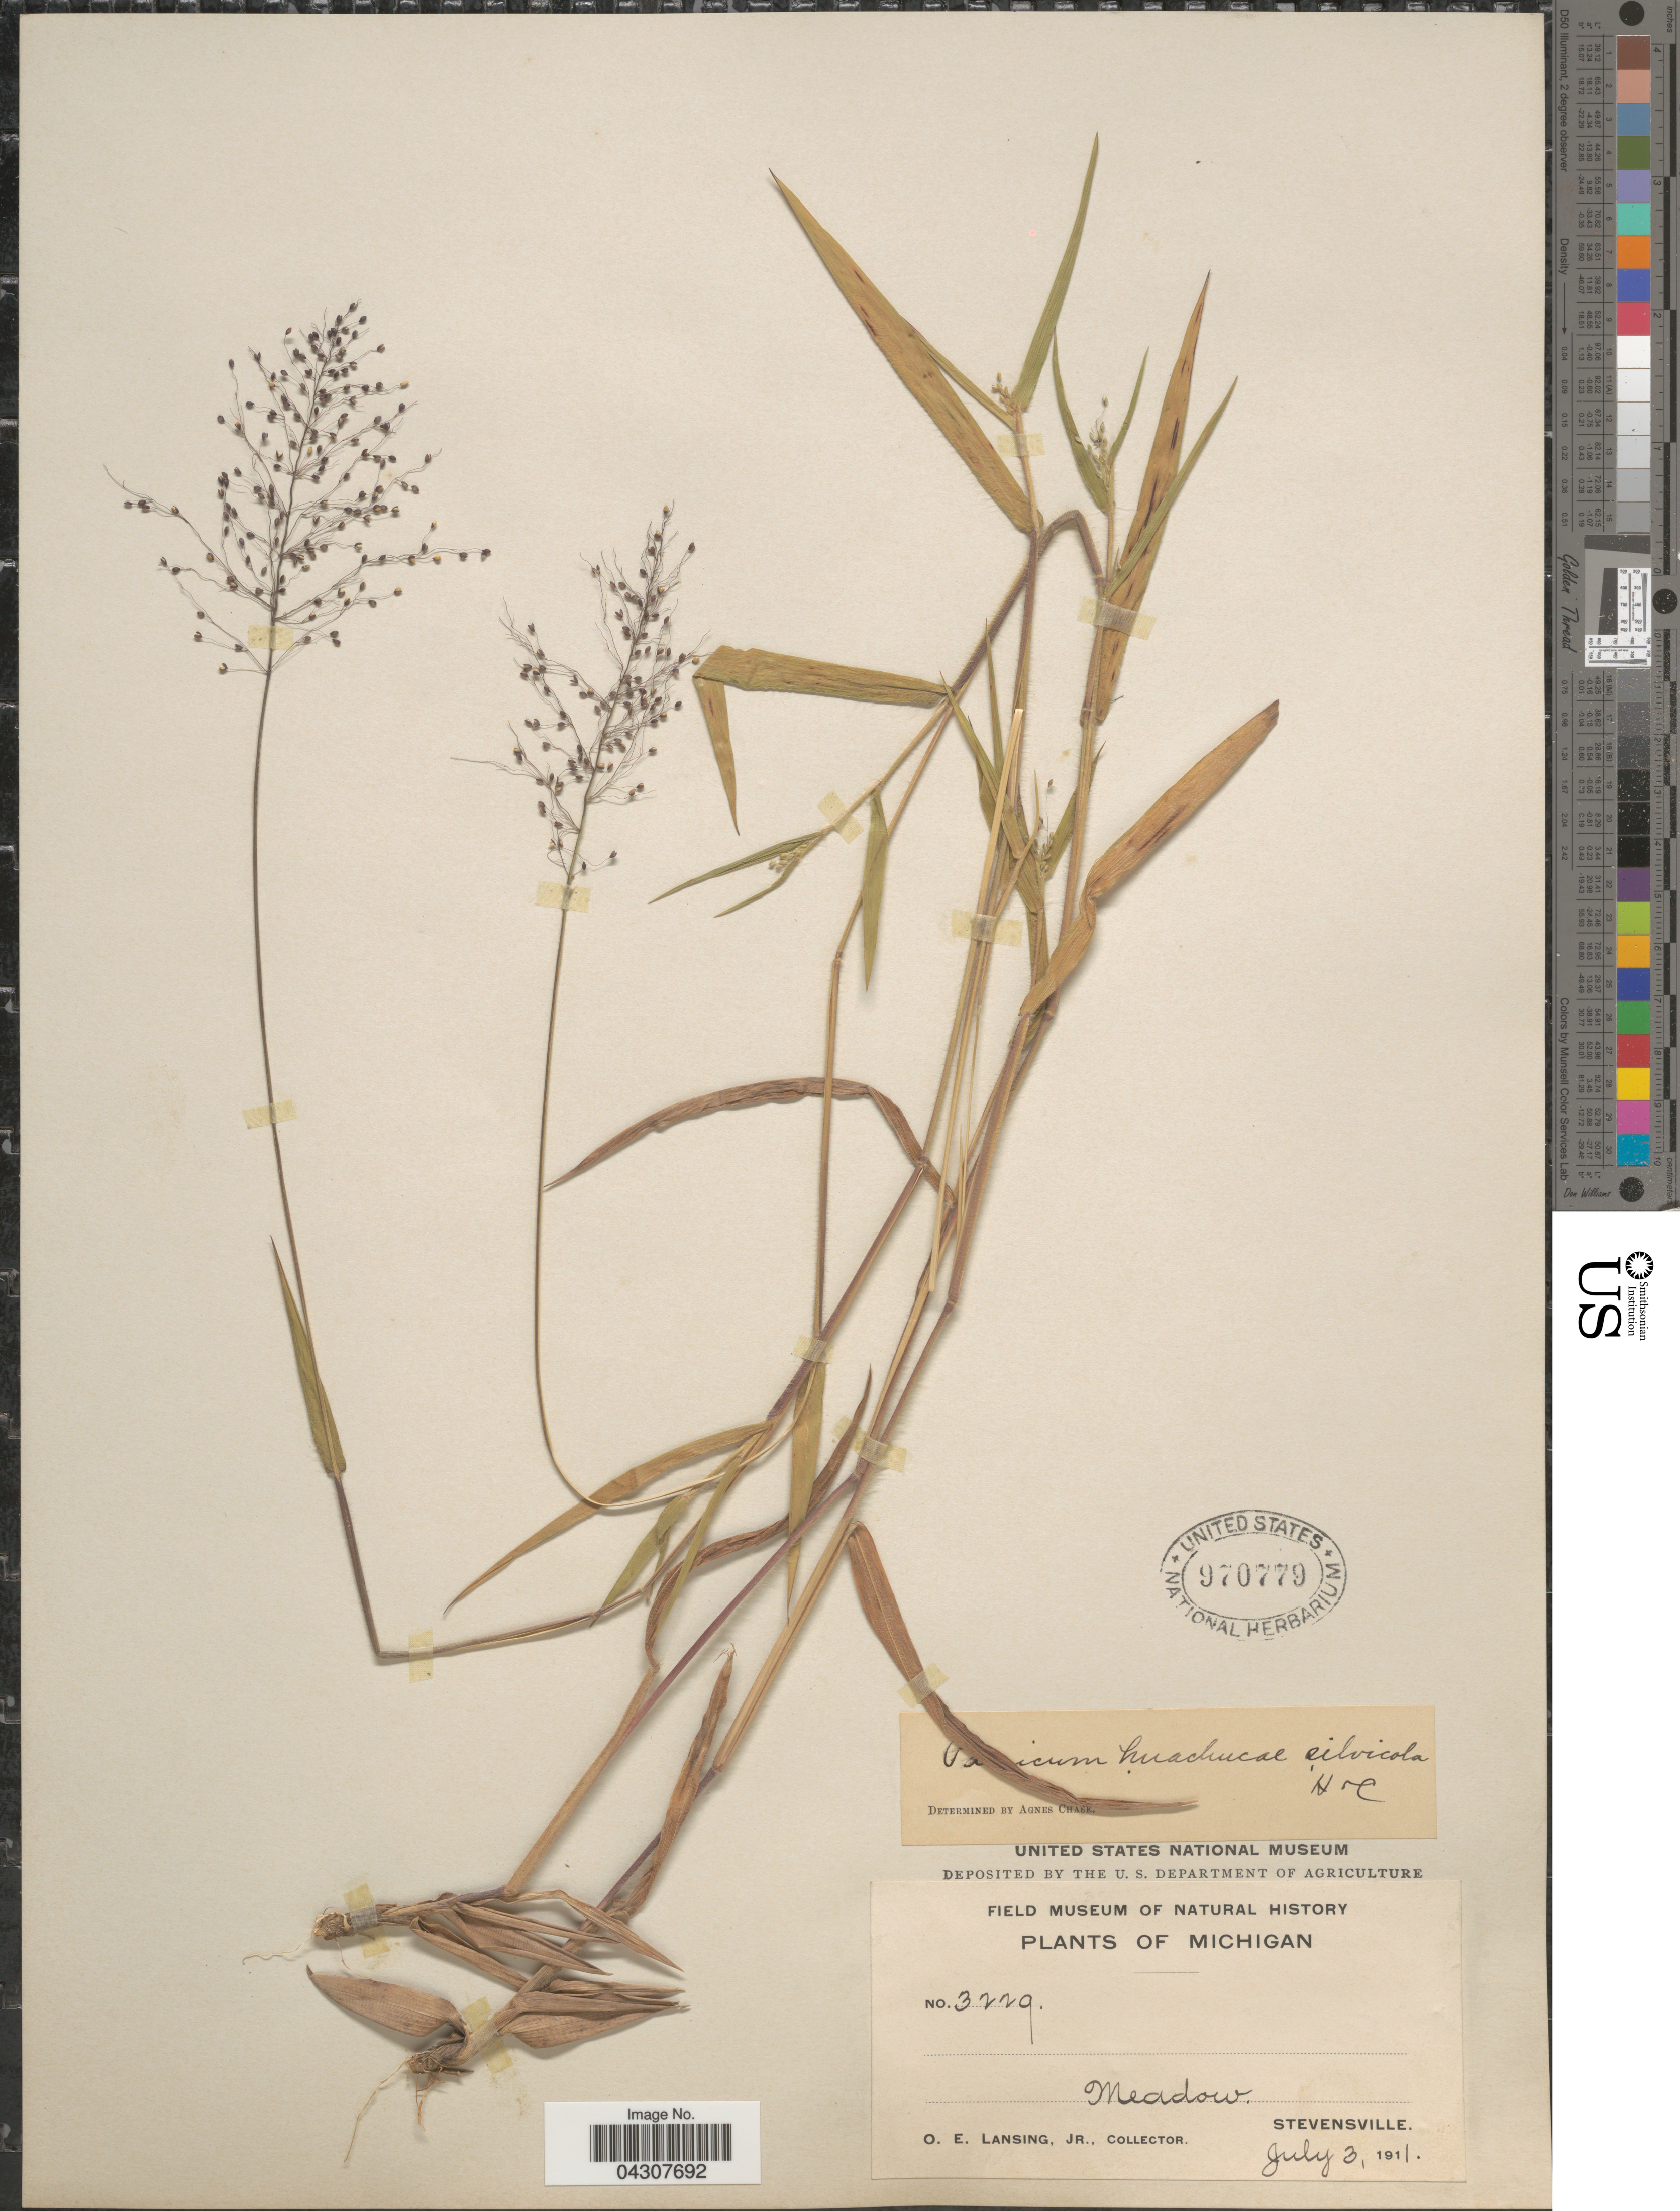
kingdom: Plantae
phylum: Tracheophyta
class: Liliopsida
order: Poales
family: Poaceae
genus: Dichanthelium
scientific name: Dichanthelium acuminatum var. acuminatum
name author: (Sw.) Gould & C.A. Clark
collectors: O. Lansing Jr.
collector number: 3229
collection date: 1911-07-03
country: United States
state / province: Michigan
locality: Stevensville.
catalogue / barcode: US 970779